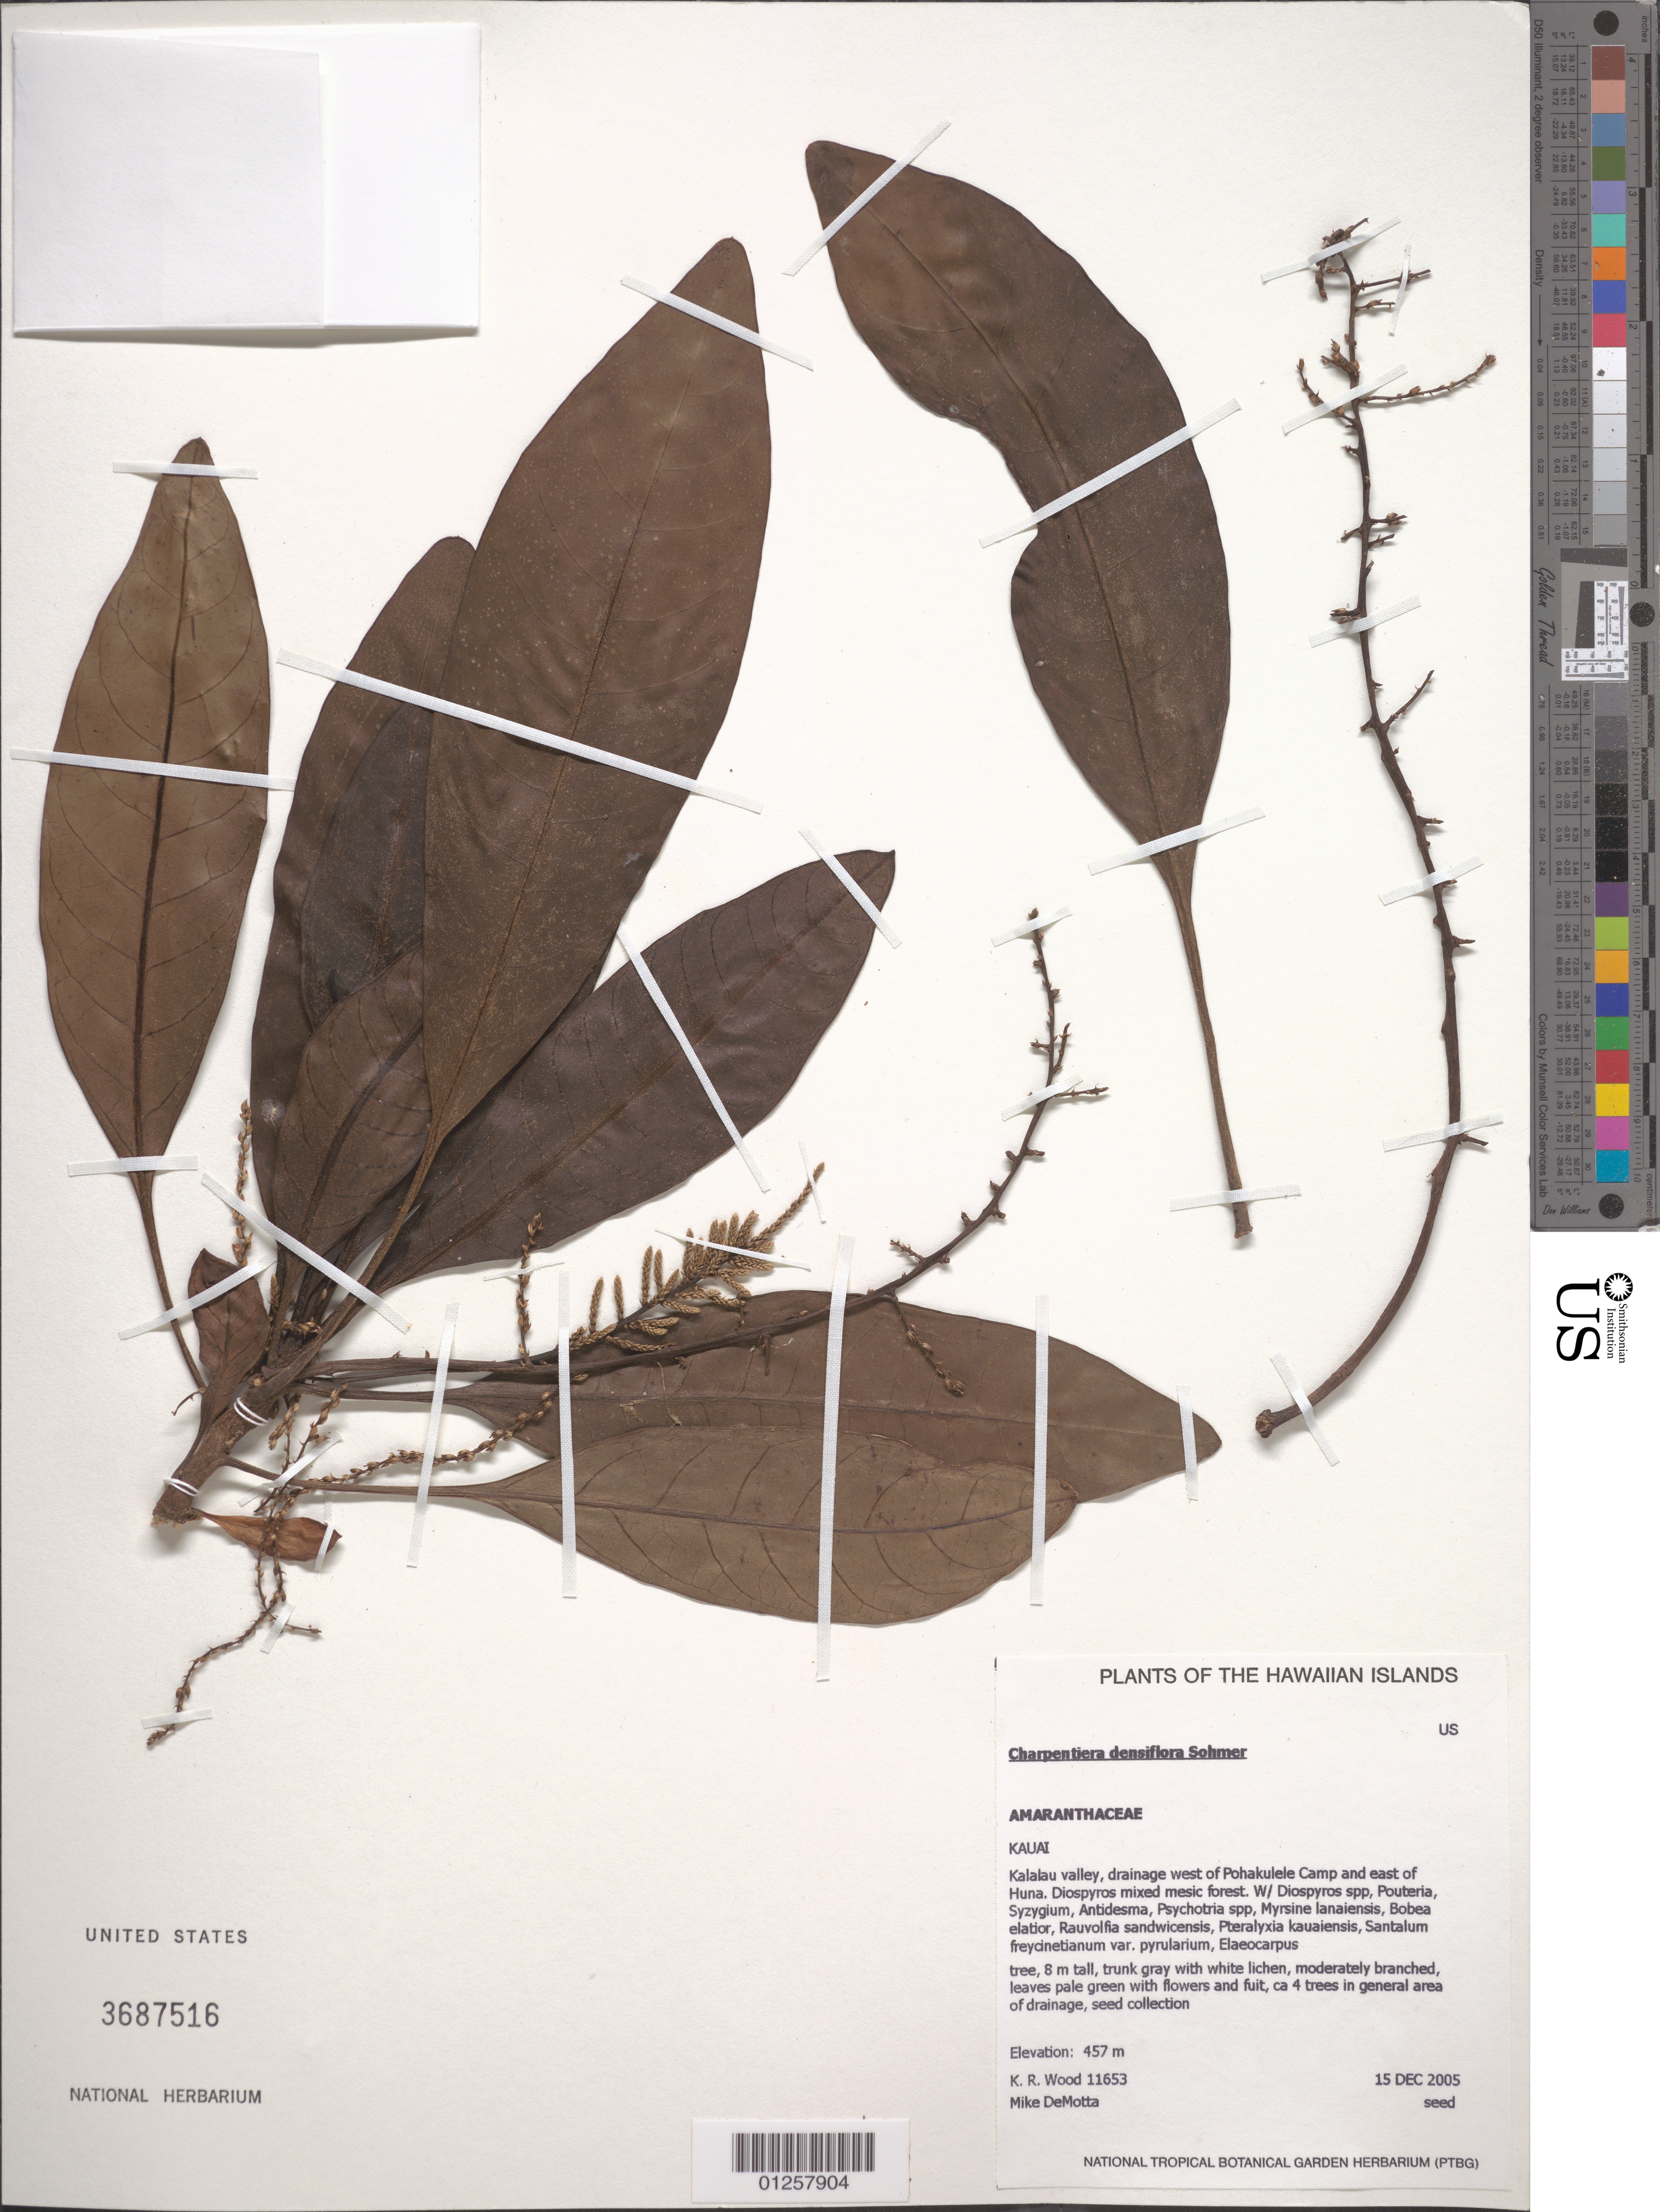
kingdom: Plantae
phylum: Tracheophyta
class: Magnoliopsida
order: Caryophyllales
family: Amaranthaceae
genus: Charpentiera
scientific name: Charpentiera densiflora x C. elliptica (Hillebr.) A. Heller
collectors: K. R. Wood & M. DeMotta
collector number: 11653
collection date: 2005-12-15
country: United States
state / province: Hawaii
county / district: Hawaii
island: Kaua'i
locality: Kalalau Valley, drainage west of Pohakulele Camp and east of Huna.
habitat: Mesic forest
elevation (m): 457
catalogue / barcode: US 3687516